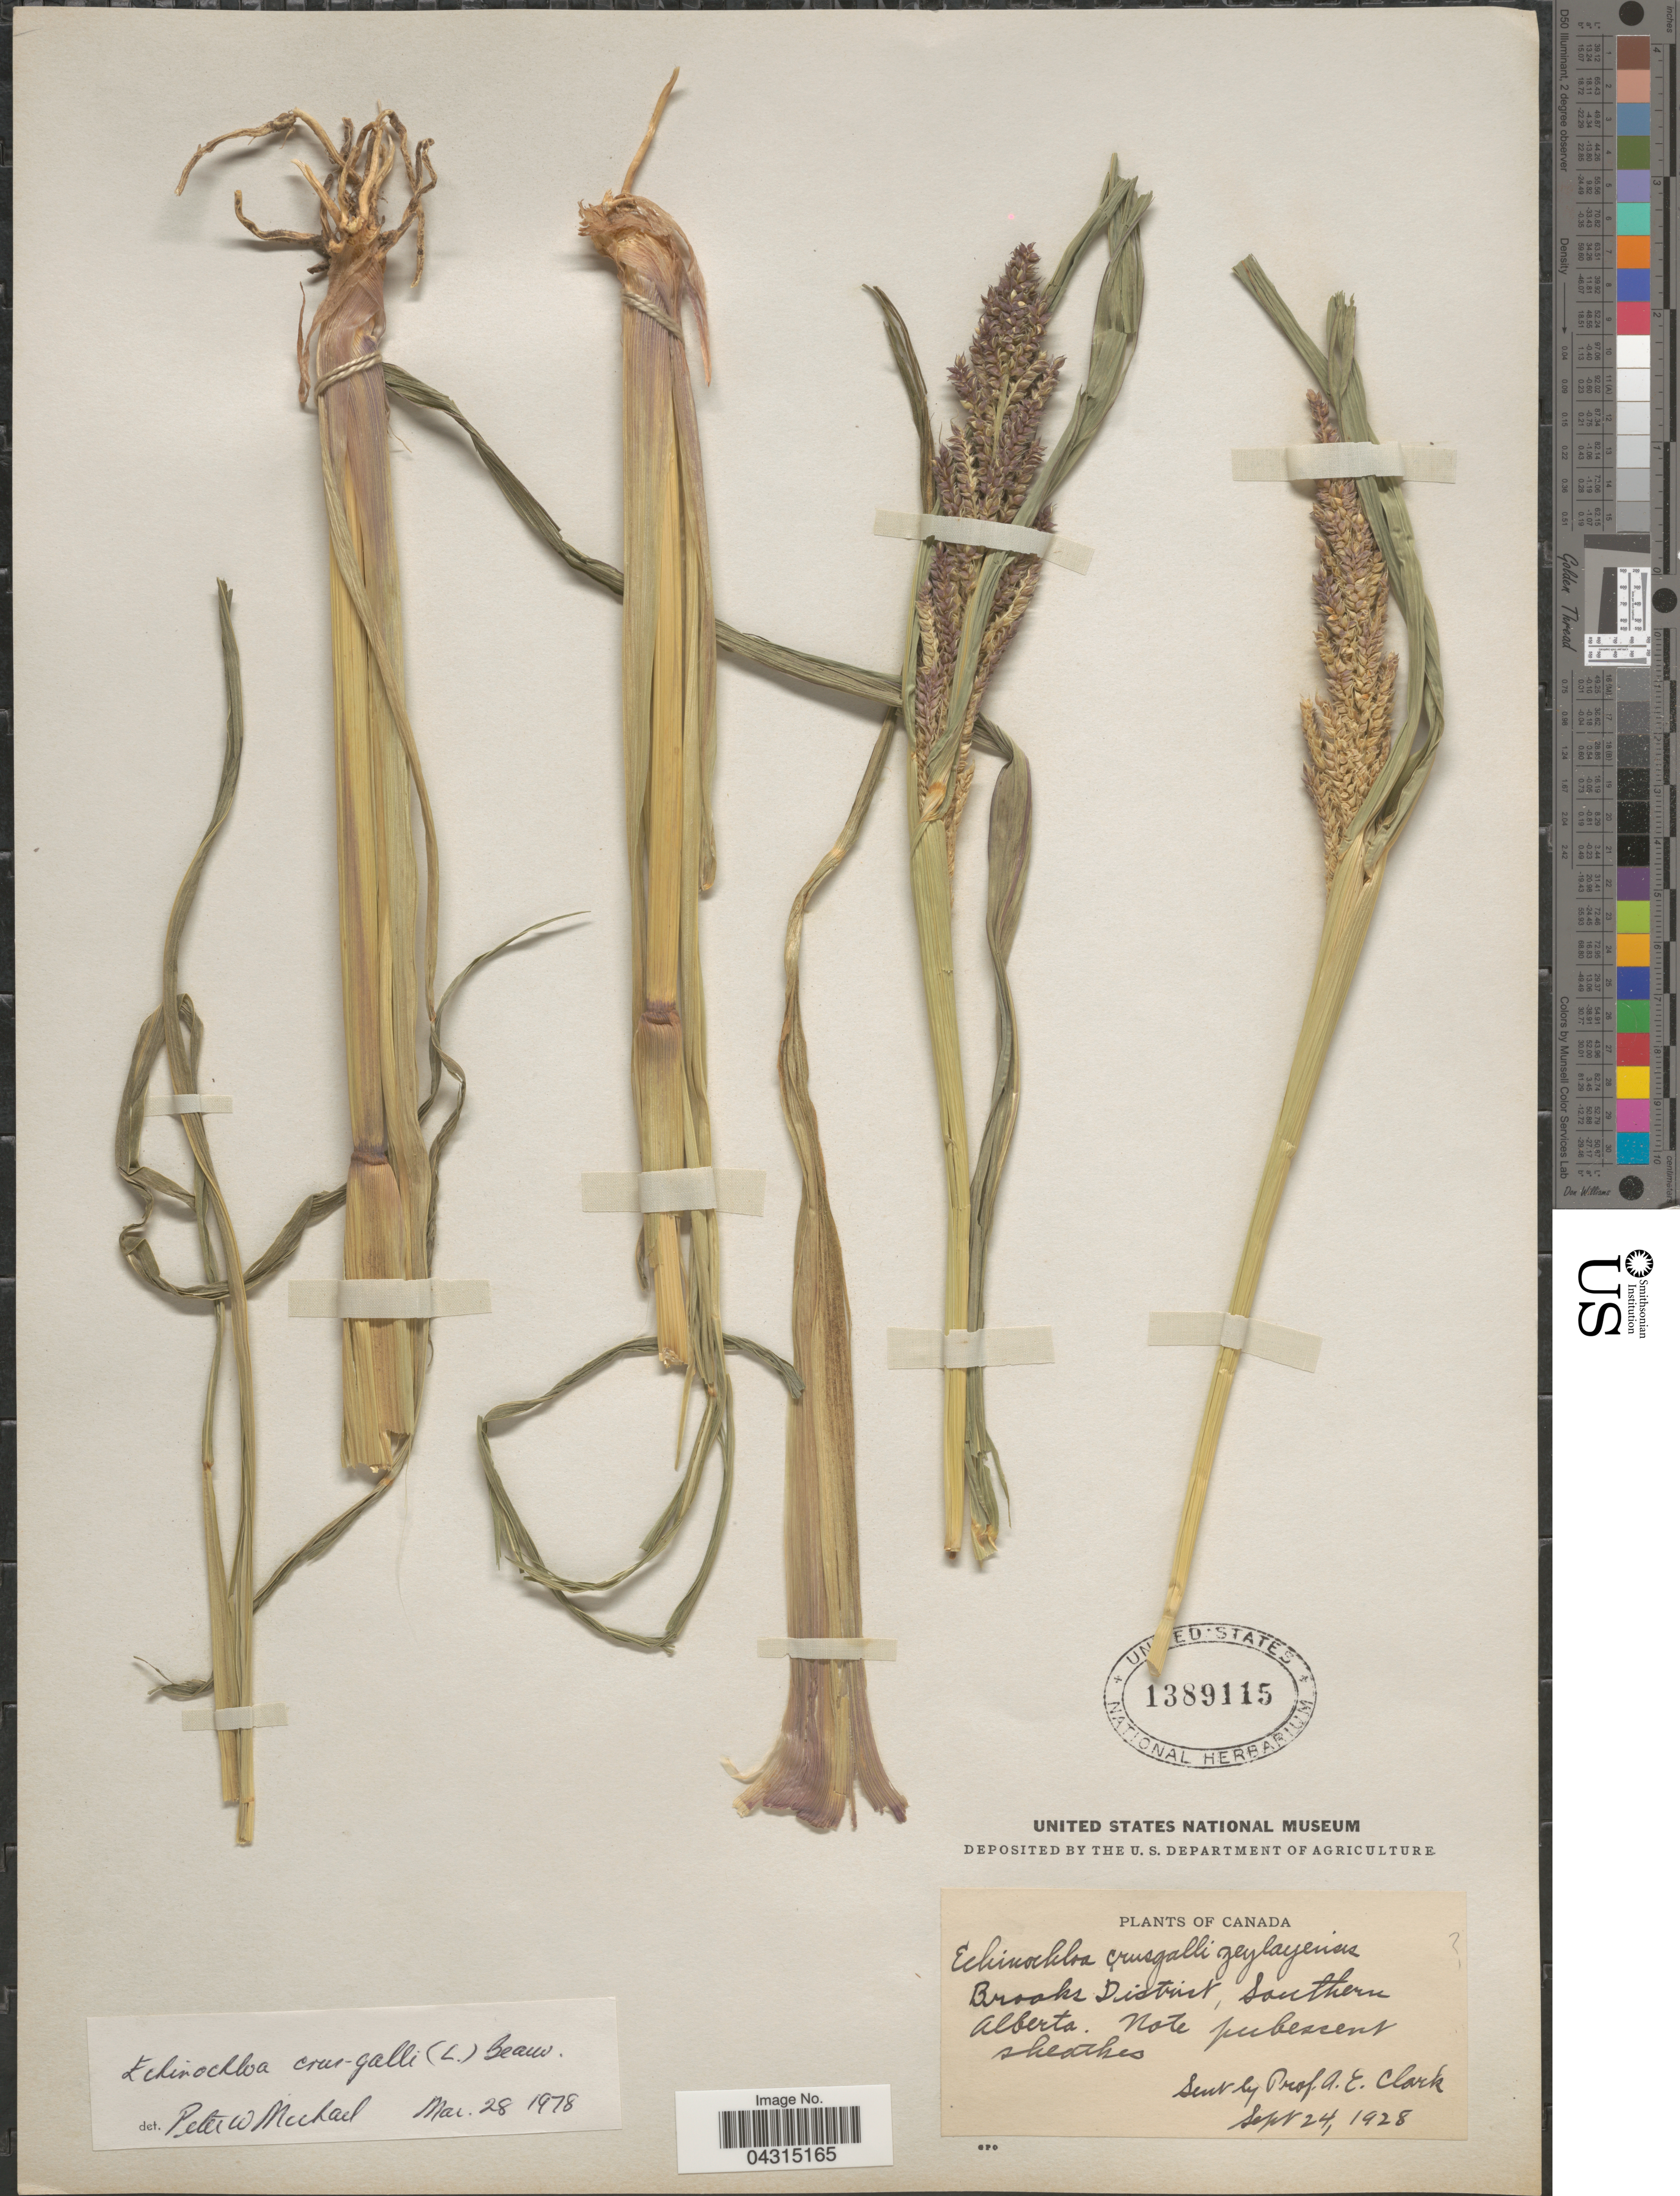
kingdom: Plantae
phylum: Tracheophyta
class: Liliopsida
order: Poales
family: Poaceae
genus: Echinochloa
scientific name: Echinochloa crus-galli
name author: (L.) P. Beauv.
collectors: A. E. Clark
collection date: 1928-09-24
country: Canada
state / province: Alberta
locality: Brooks District, Southern Alberta.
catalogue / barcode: US 1389115